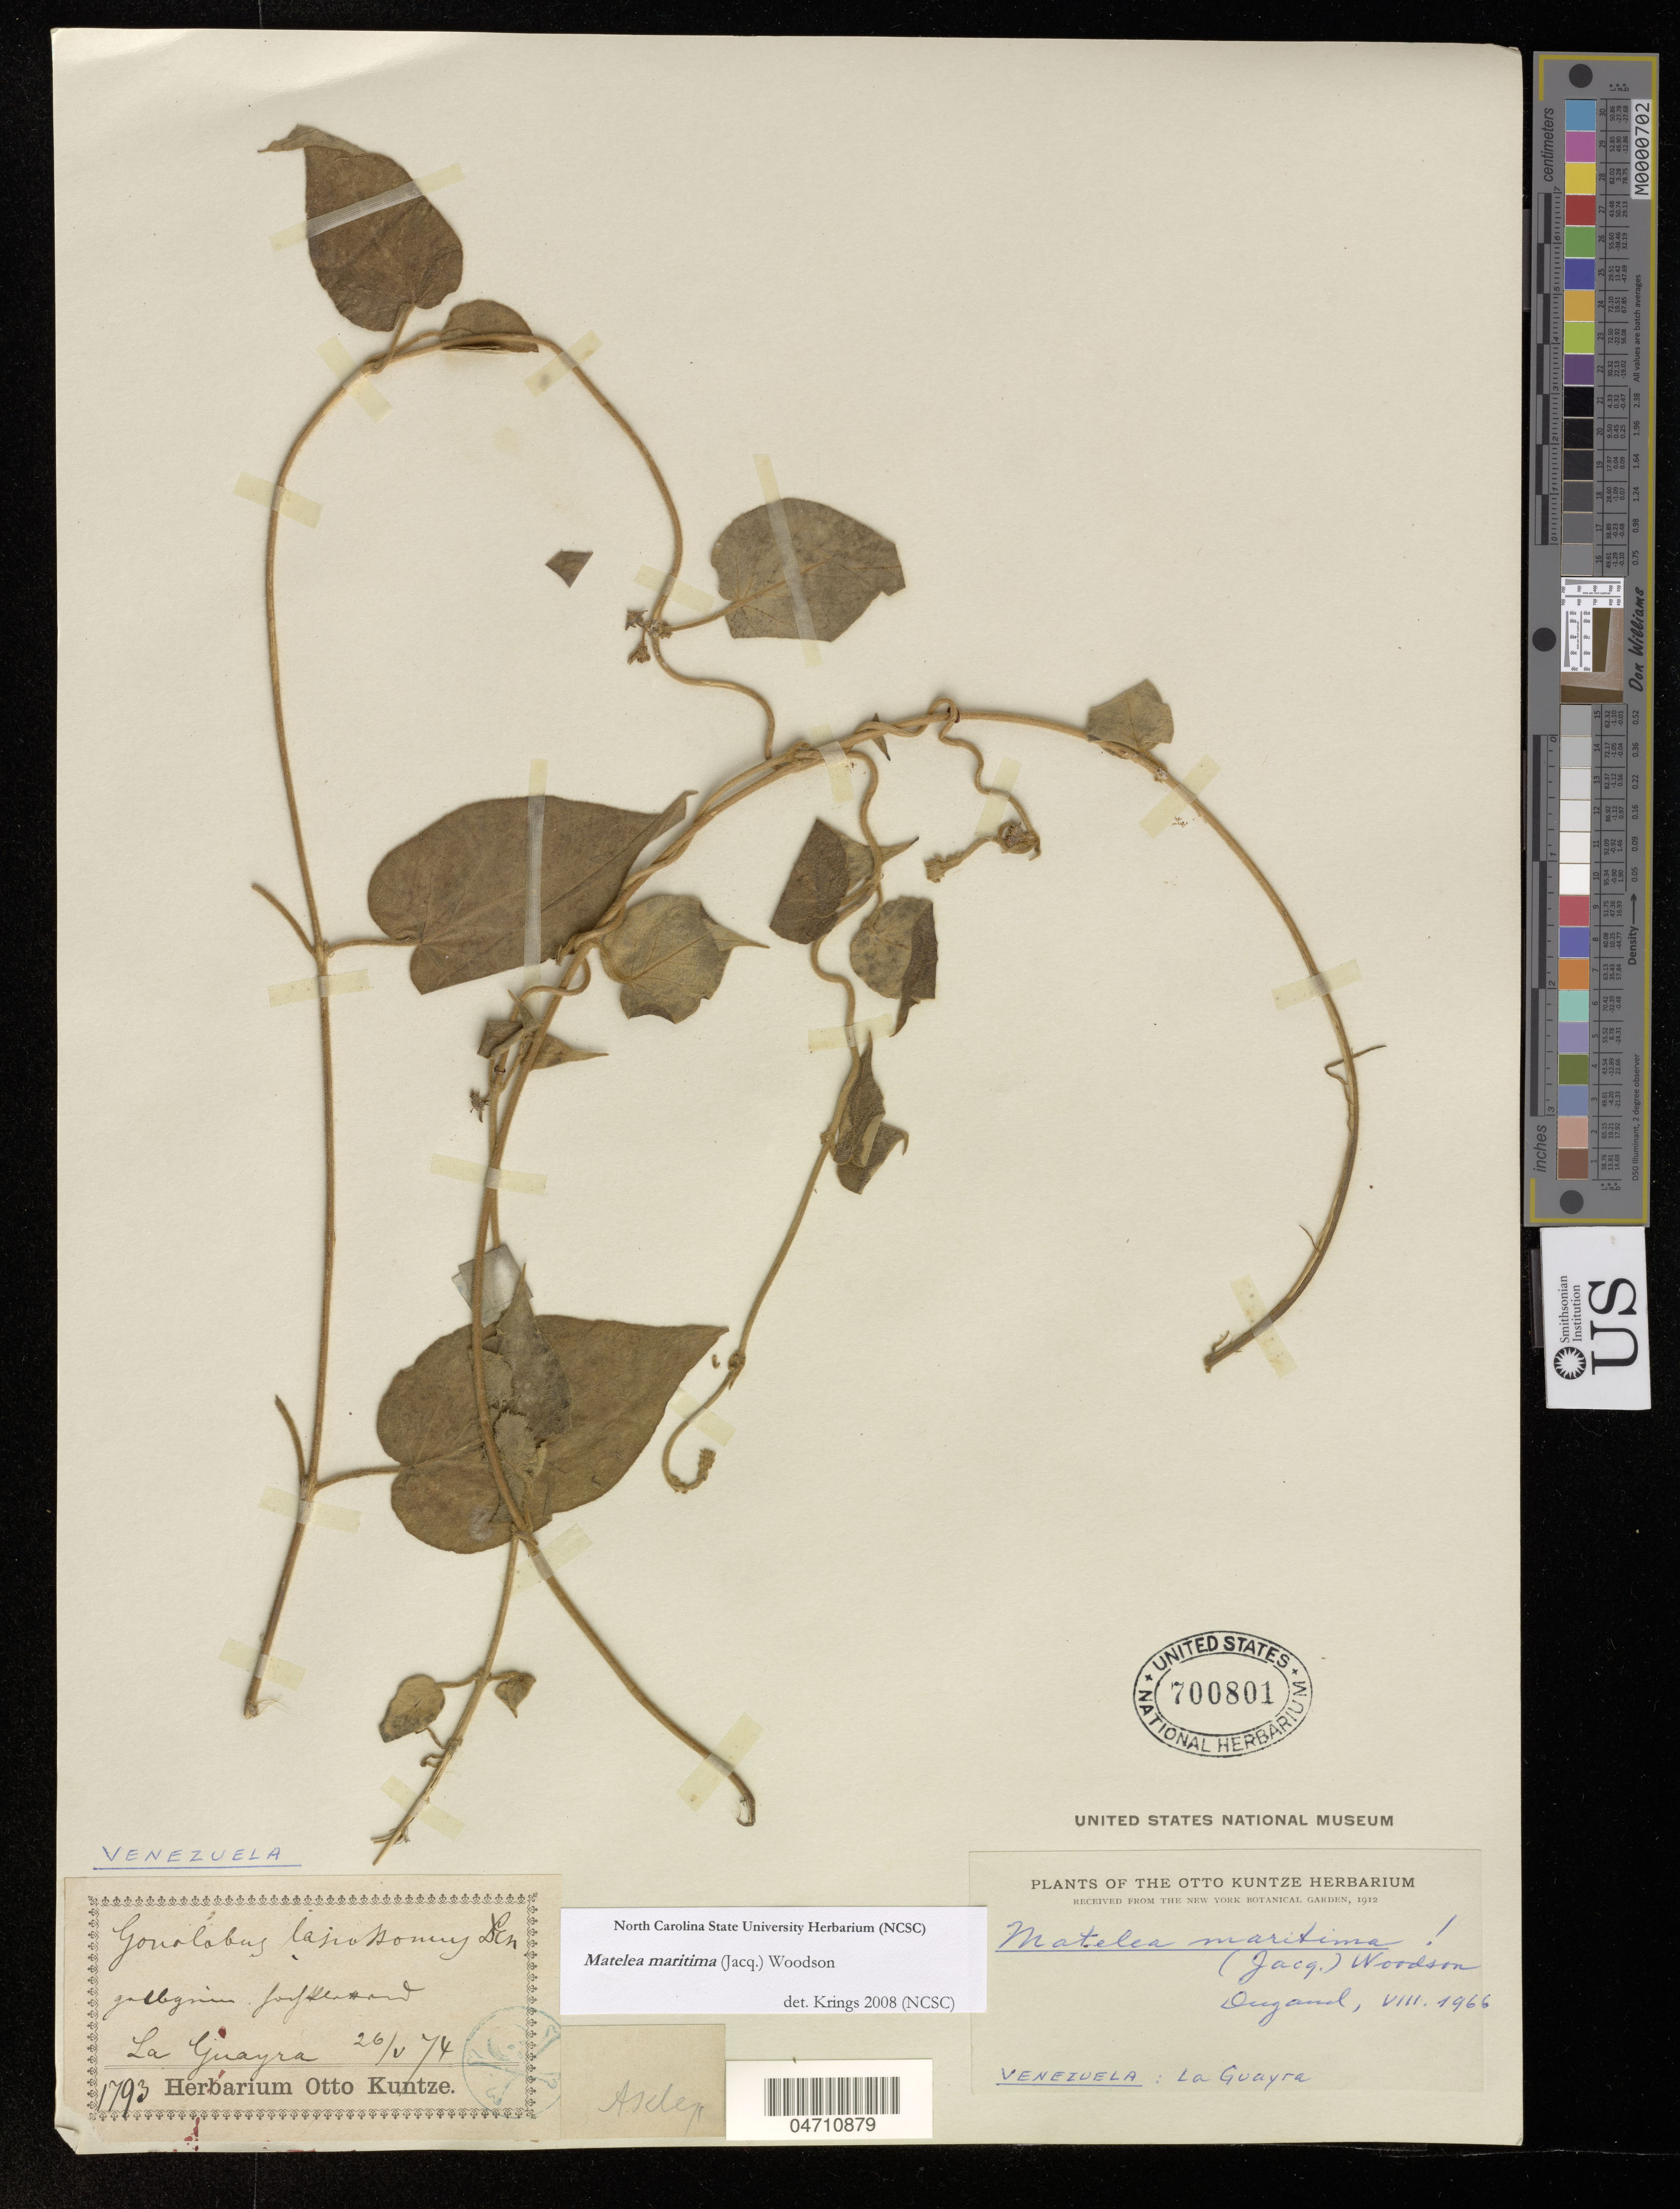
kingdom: Plantae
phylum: Tracheophyta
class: Magnoliopsida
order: Gentianales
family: Apocynaceae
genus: Matelea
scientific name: Matelea maritima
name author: (Jacq.) Woodson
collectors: Dugand, --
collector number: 1793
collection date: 1974-05-26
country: Venezuela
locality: La Guayra.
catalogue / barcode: US 700801